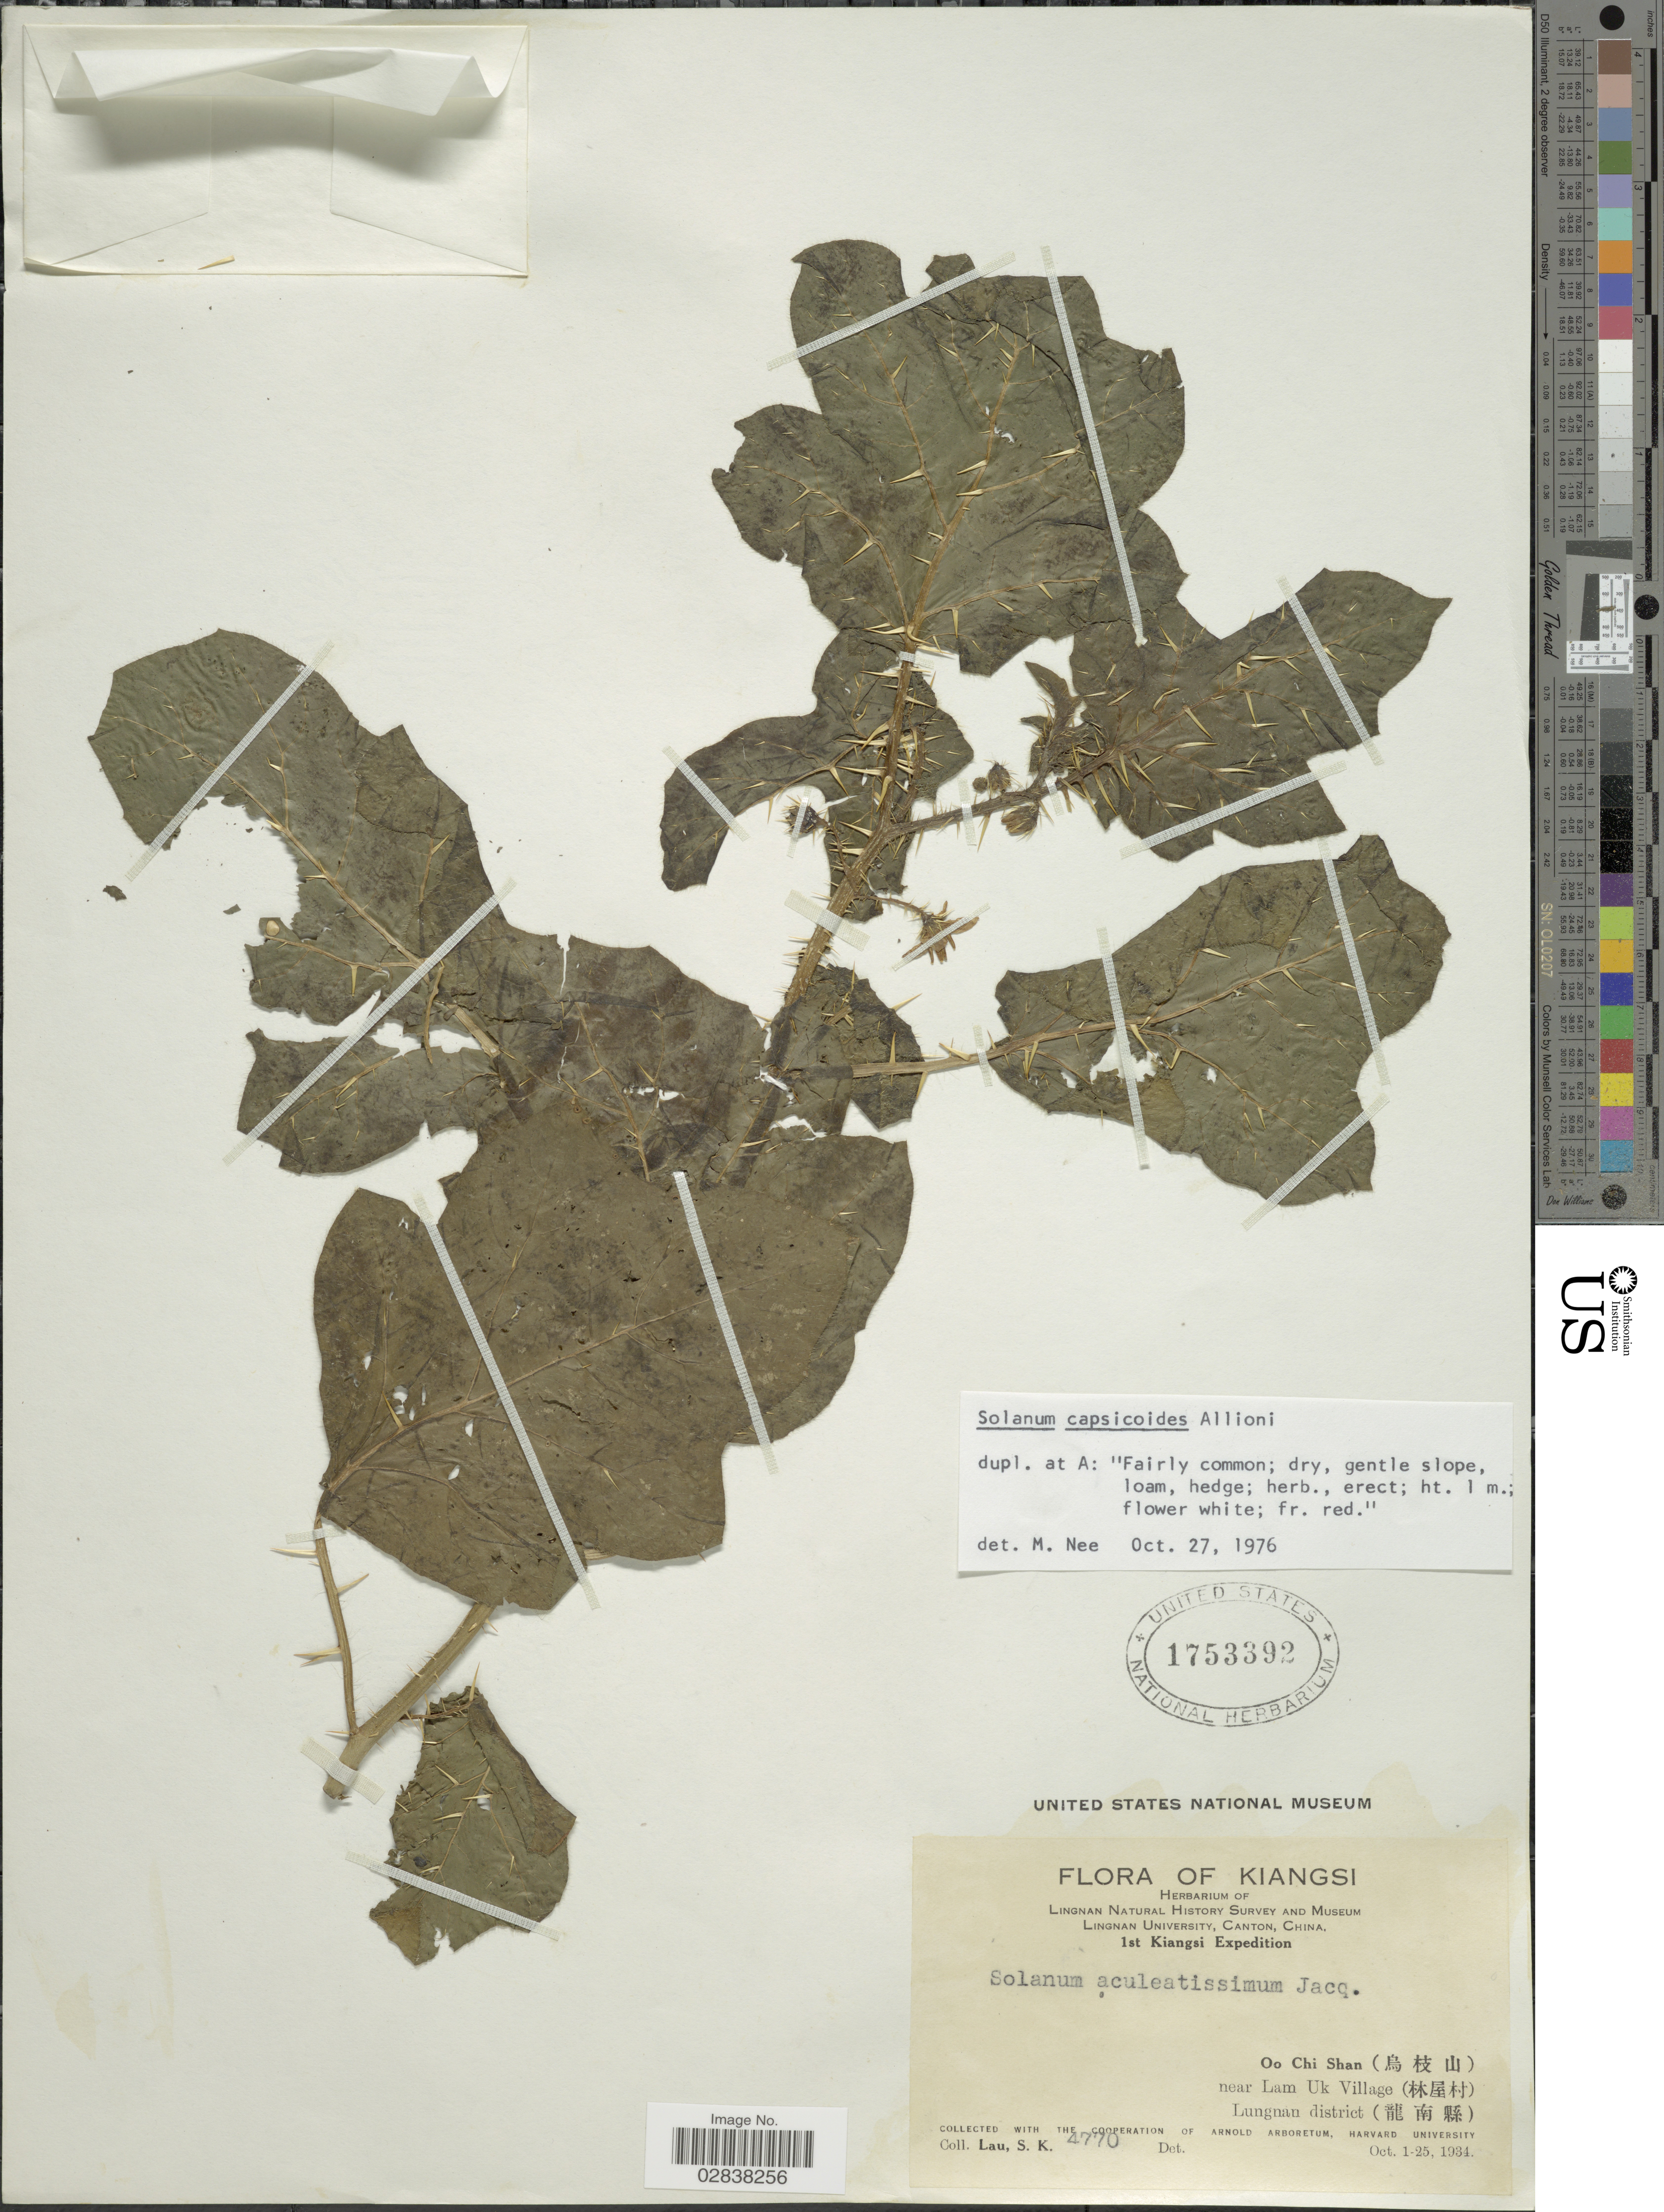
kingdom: Plantae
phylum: Tracheophyta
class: Magnoliopsida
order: Solanales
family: Solanaceae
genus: Solanum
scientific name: Solanum capsicoides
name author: All.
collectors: S. K. Lau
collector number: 4770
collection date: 1934-10-01/1934-10-25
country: China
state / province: Jiangxi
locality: Kiangsi. Oo Chi Shan (X), near Lam Uk Village (X), Lungnan district (X).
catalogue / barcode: US 1753392